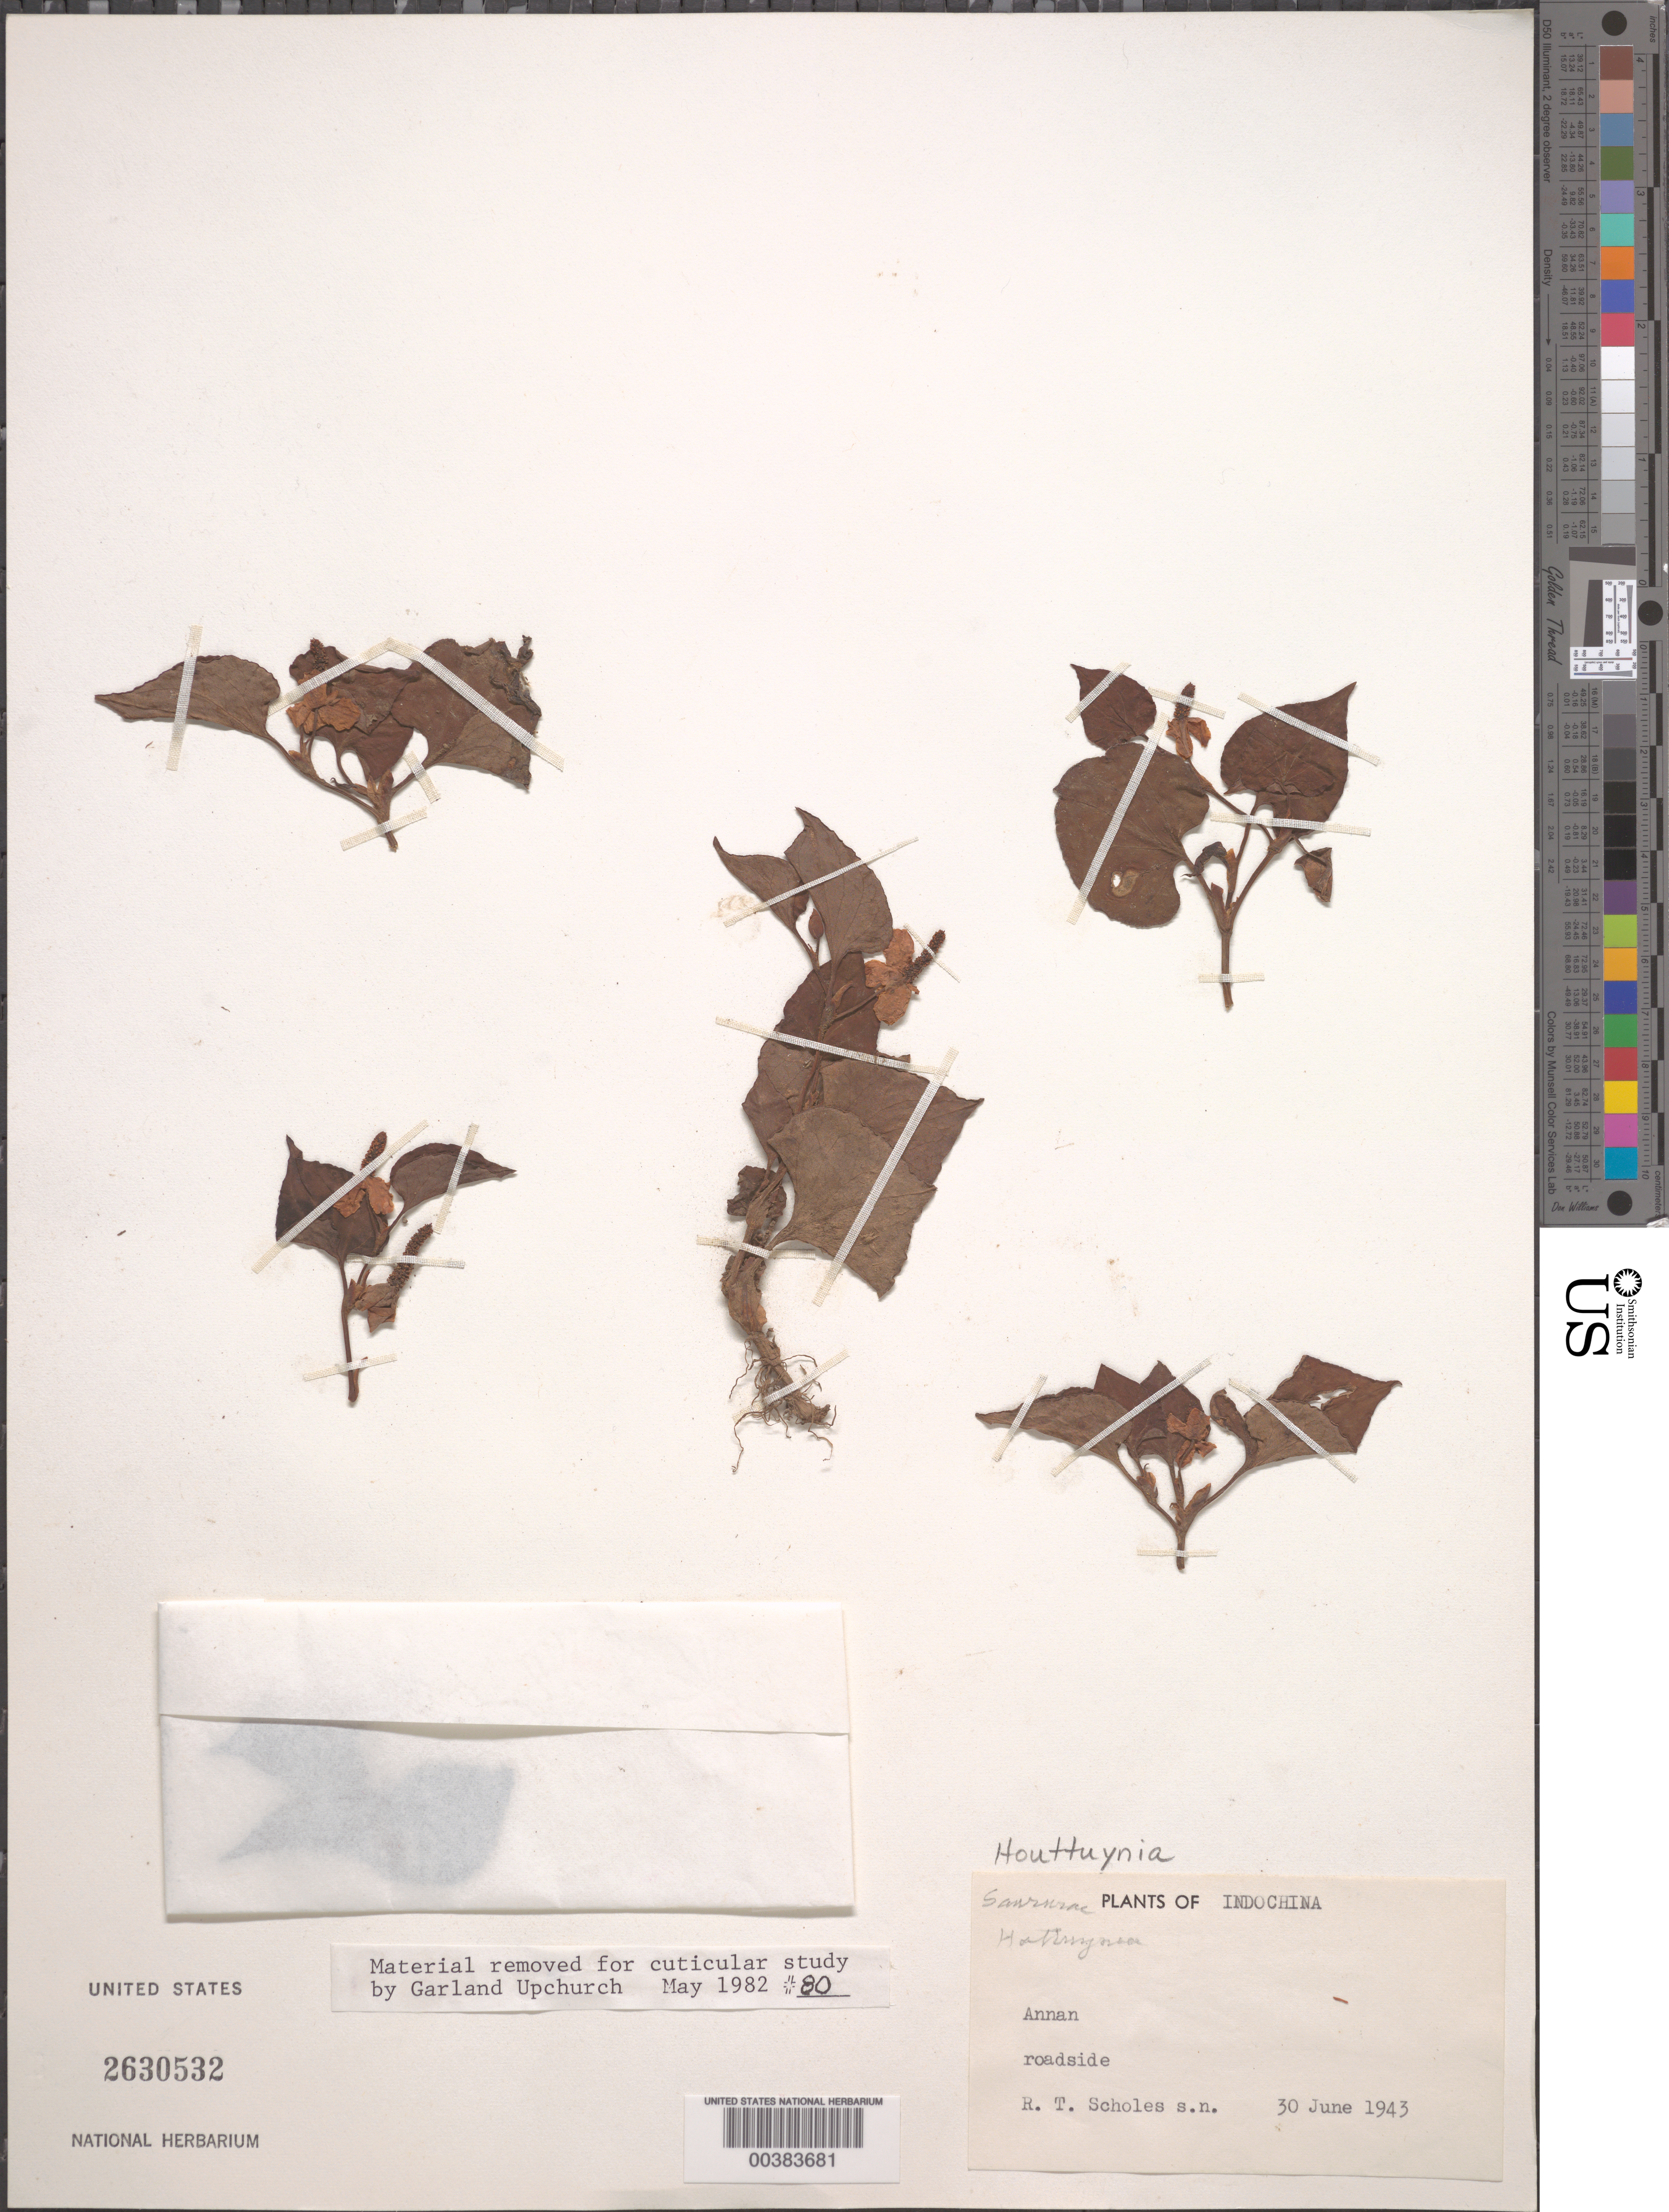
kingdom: Plantae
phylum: Tracheophyta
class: Magnoliopsida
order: Piperales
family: Saururaceae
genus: Houttuynia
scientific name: Houttuynia cordata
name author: Thunb.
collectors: R. Scholes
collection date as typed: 30 Jun 1943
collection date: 1943-06-30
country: Vietnam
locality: Annam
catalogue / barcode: US 2630532